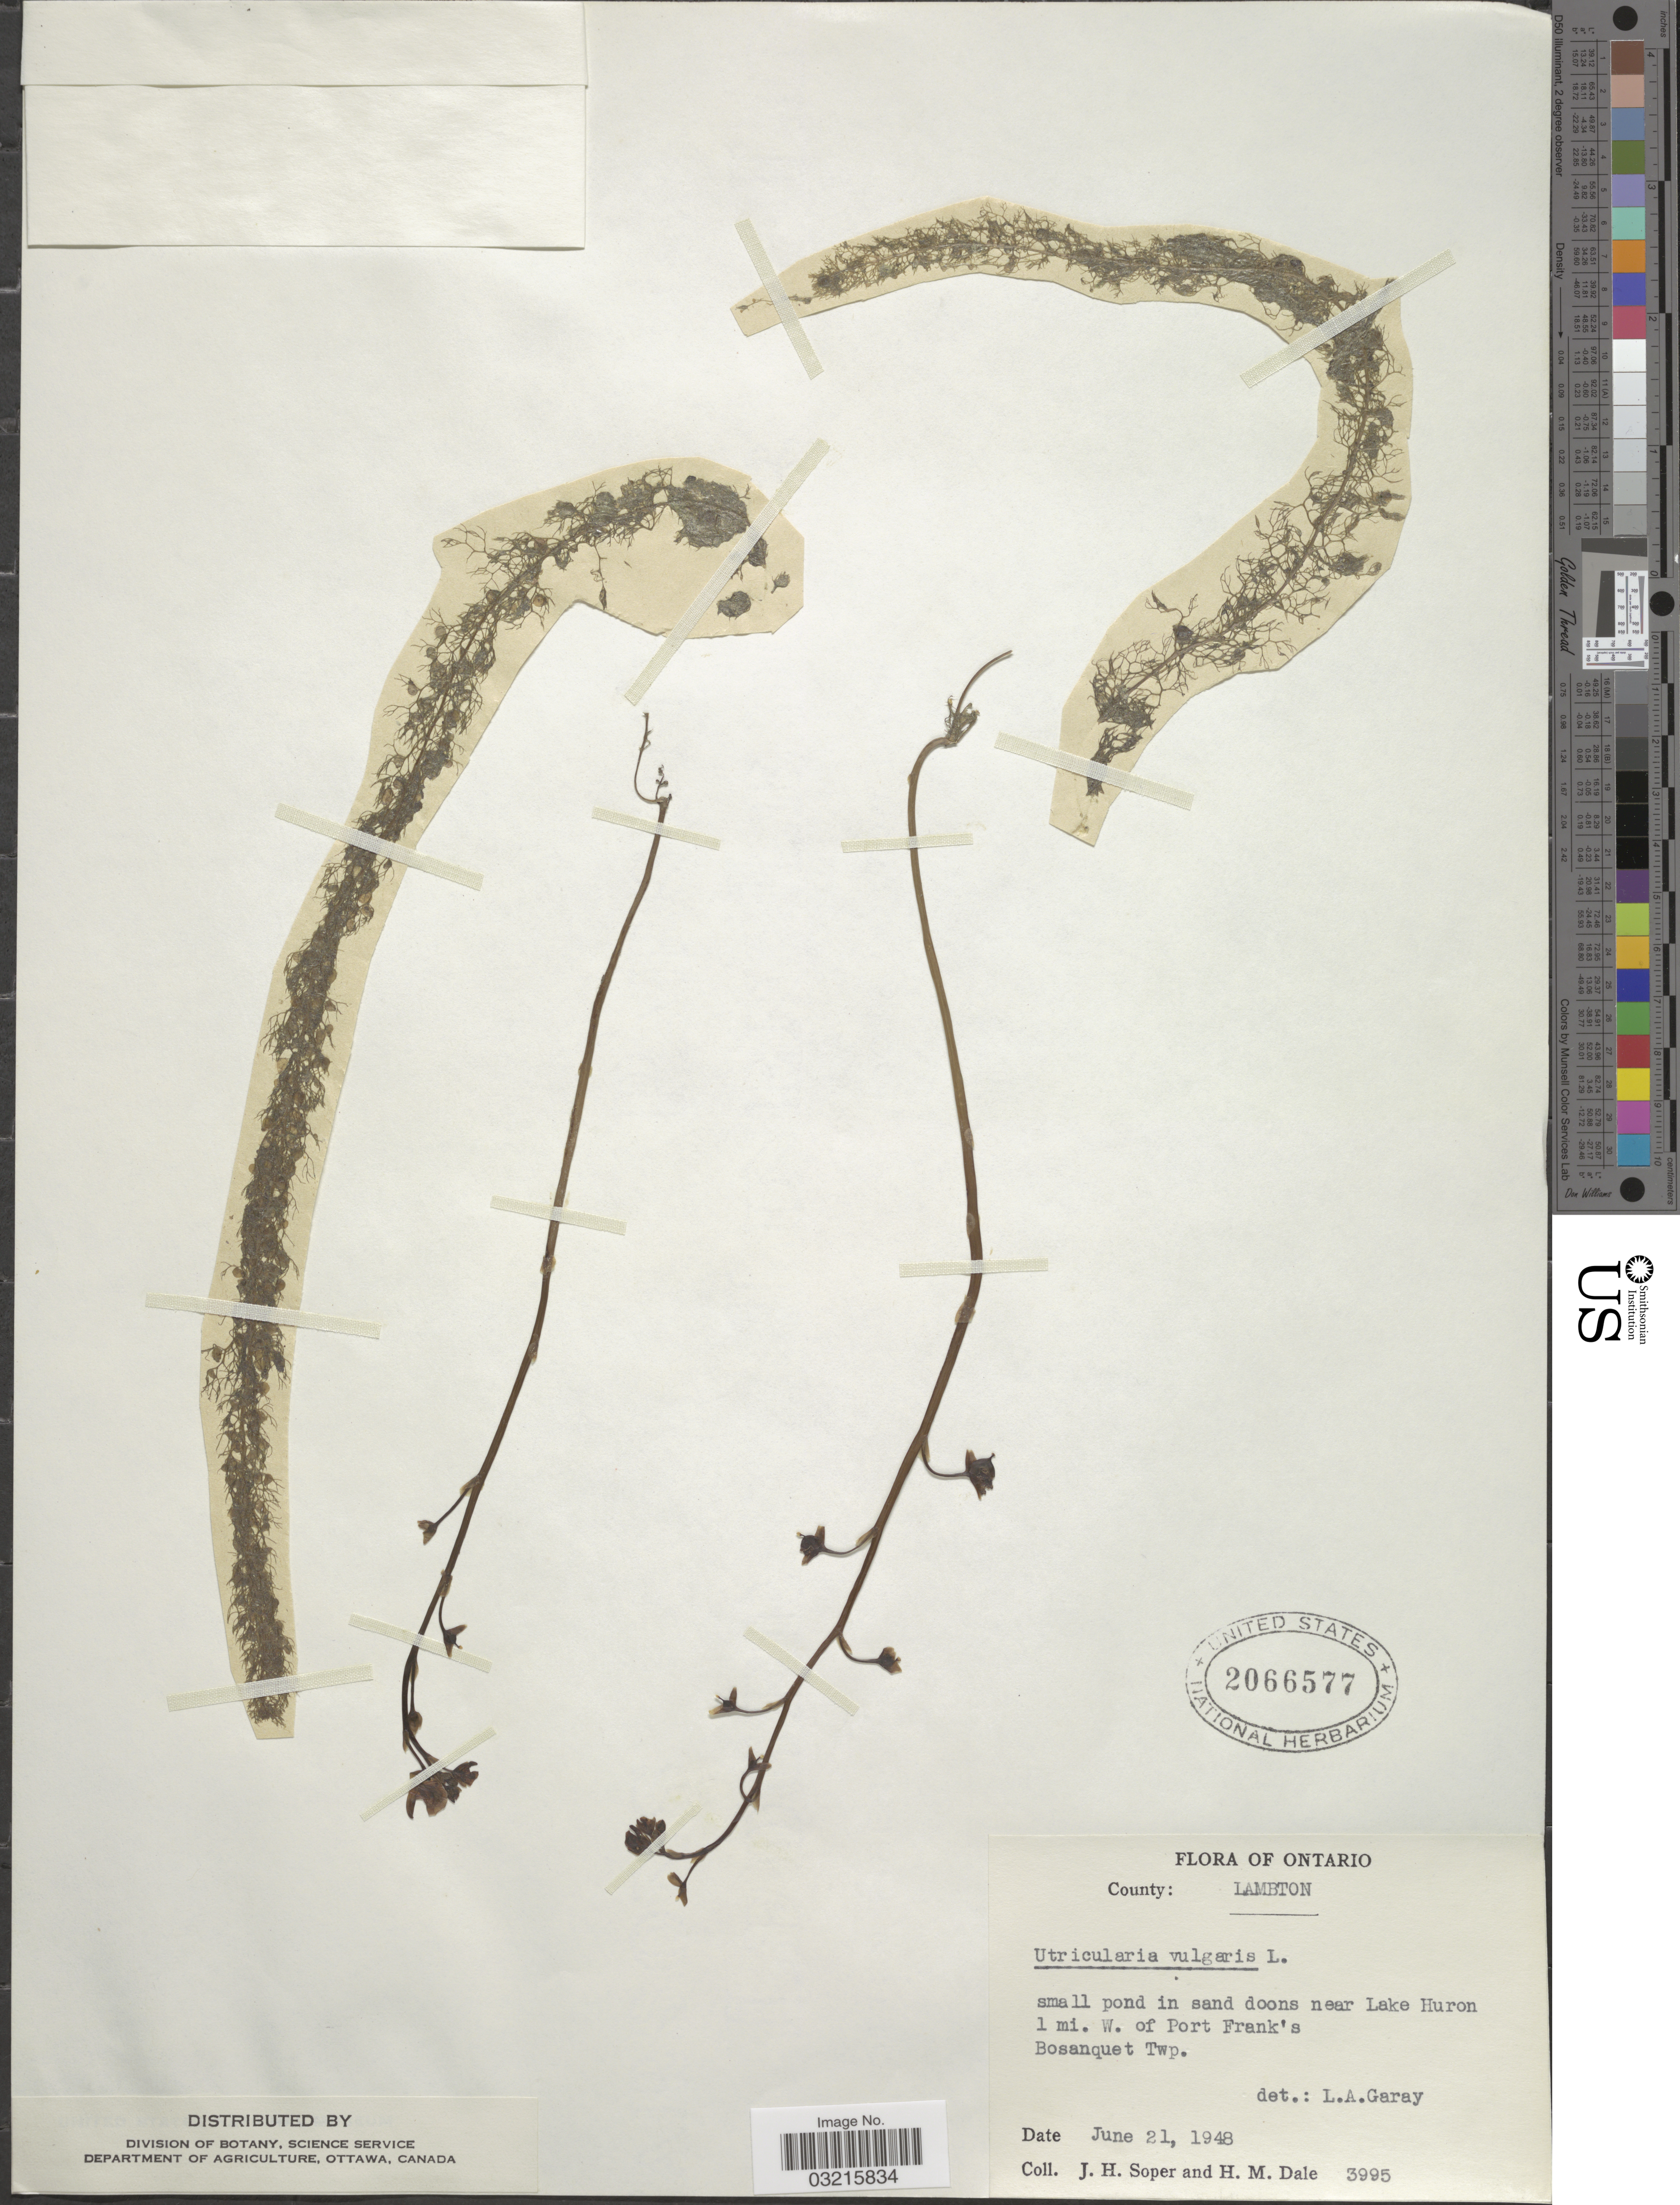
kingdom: Plantae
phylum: Tracheophyta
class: Magnoliopsida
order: Lamiales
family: Lentibulariaceae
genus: Utricularia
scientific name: Utricularia vulgaris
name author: L.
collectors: J. H. Soper & H. M. Dale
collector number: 3995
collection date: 1948-06-21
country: Canada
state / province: Ontario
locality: County: Lambton. Small pond in sand doons near Lake Huron 1 mi. W. of Port Frank's, Bosanquet Twp.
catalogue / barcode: US 2066577